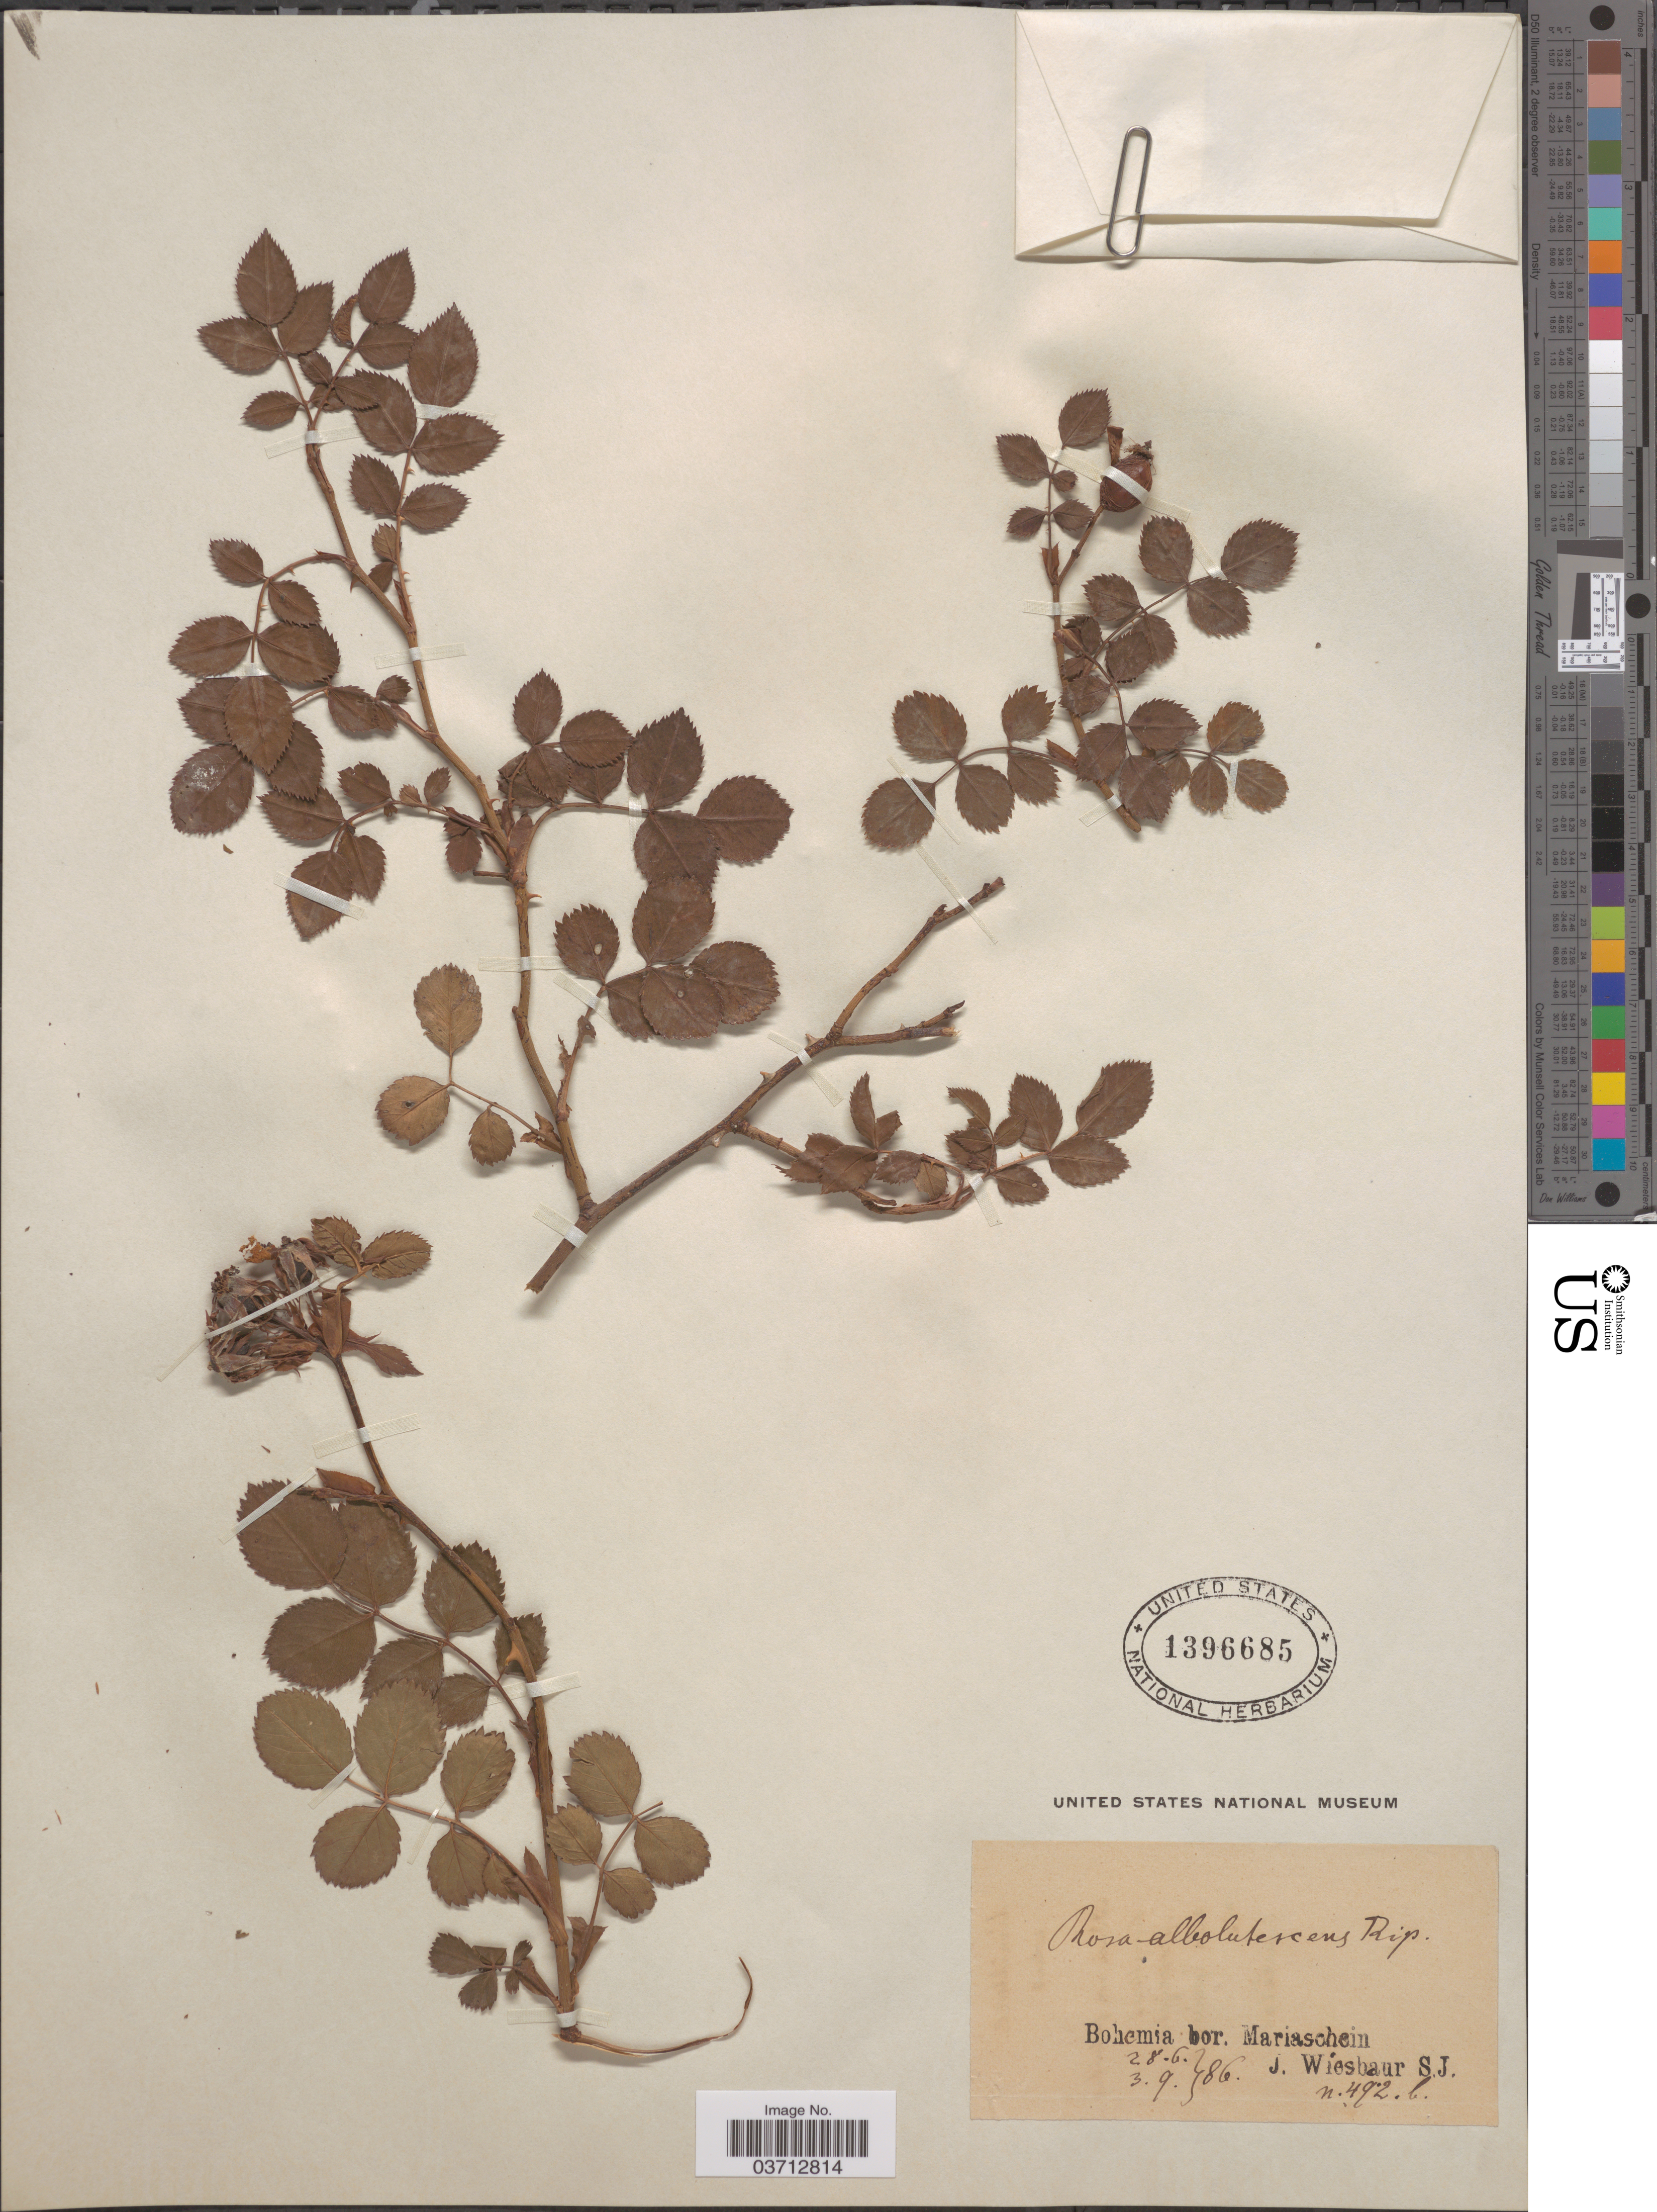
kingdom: Plantae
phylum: Tracheophyta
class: Magnoliopsida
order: Rosales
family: Rosaceae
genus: Rosa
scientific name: Rosa albolutescens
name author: Ripart ex Déségl.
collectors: J. Wiesbaur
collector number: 492b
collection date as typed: Transcribed d/m/y: 28/6/86 to 3/9/86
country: Czechia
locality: Bohemia bor. Mariaschein.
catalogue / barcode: US 1396685